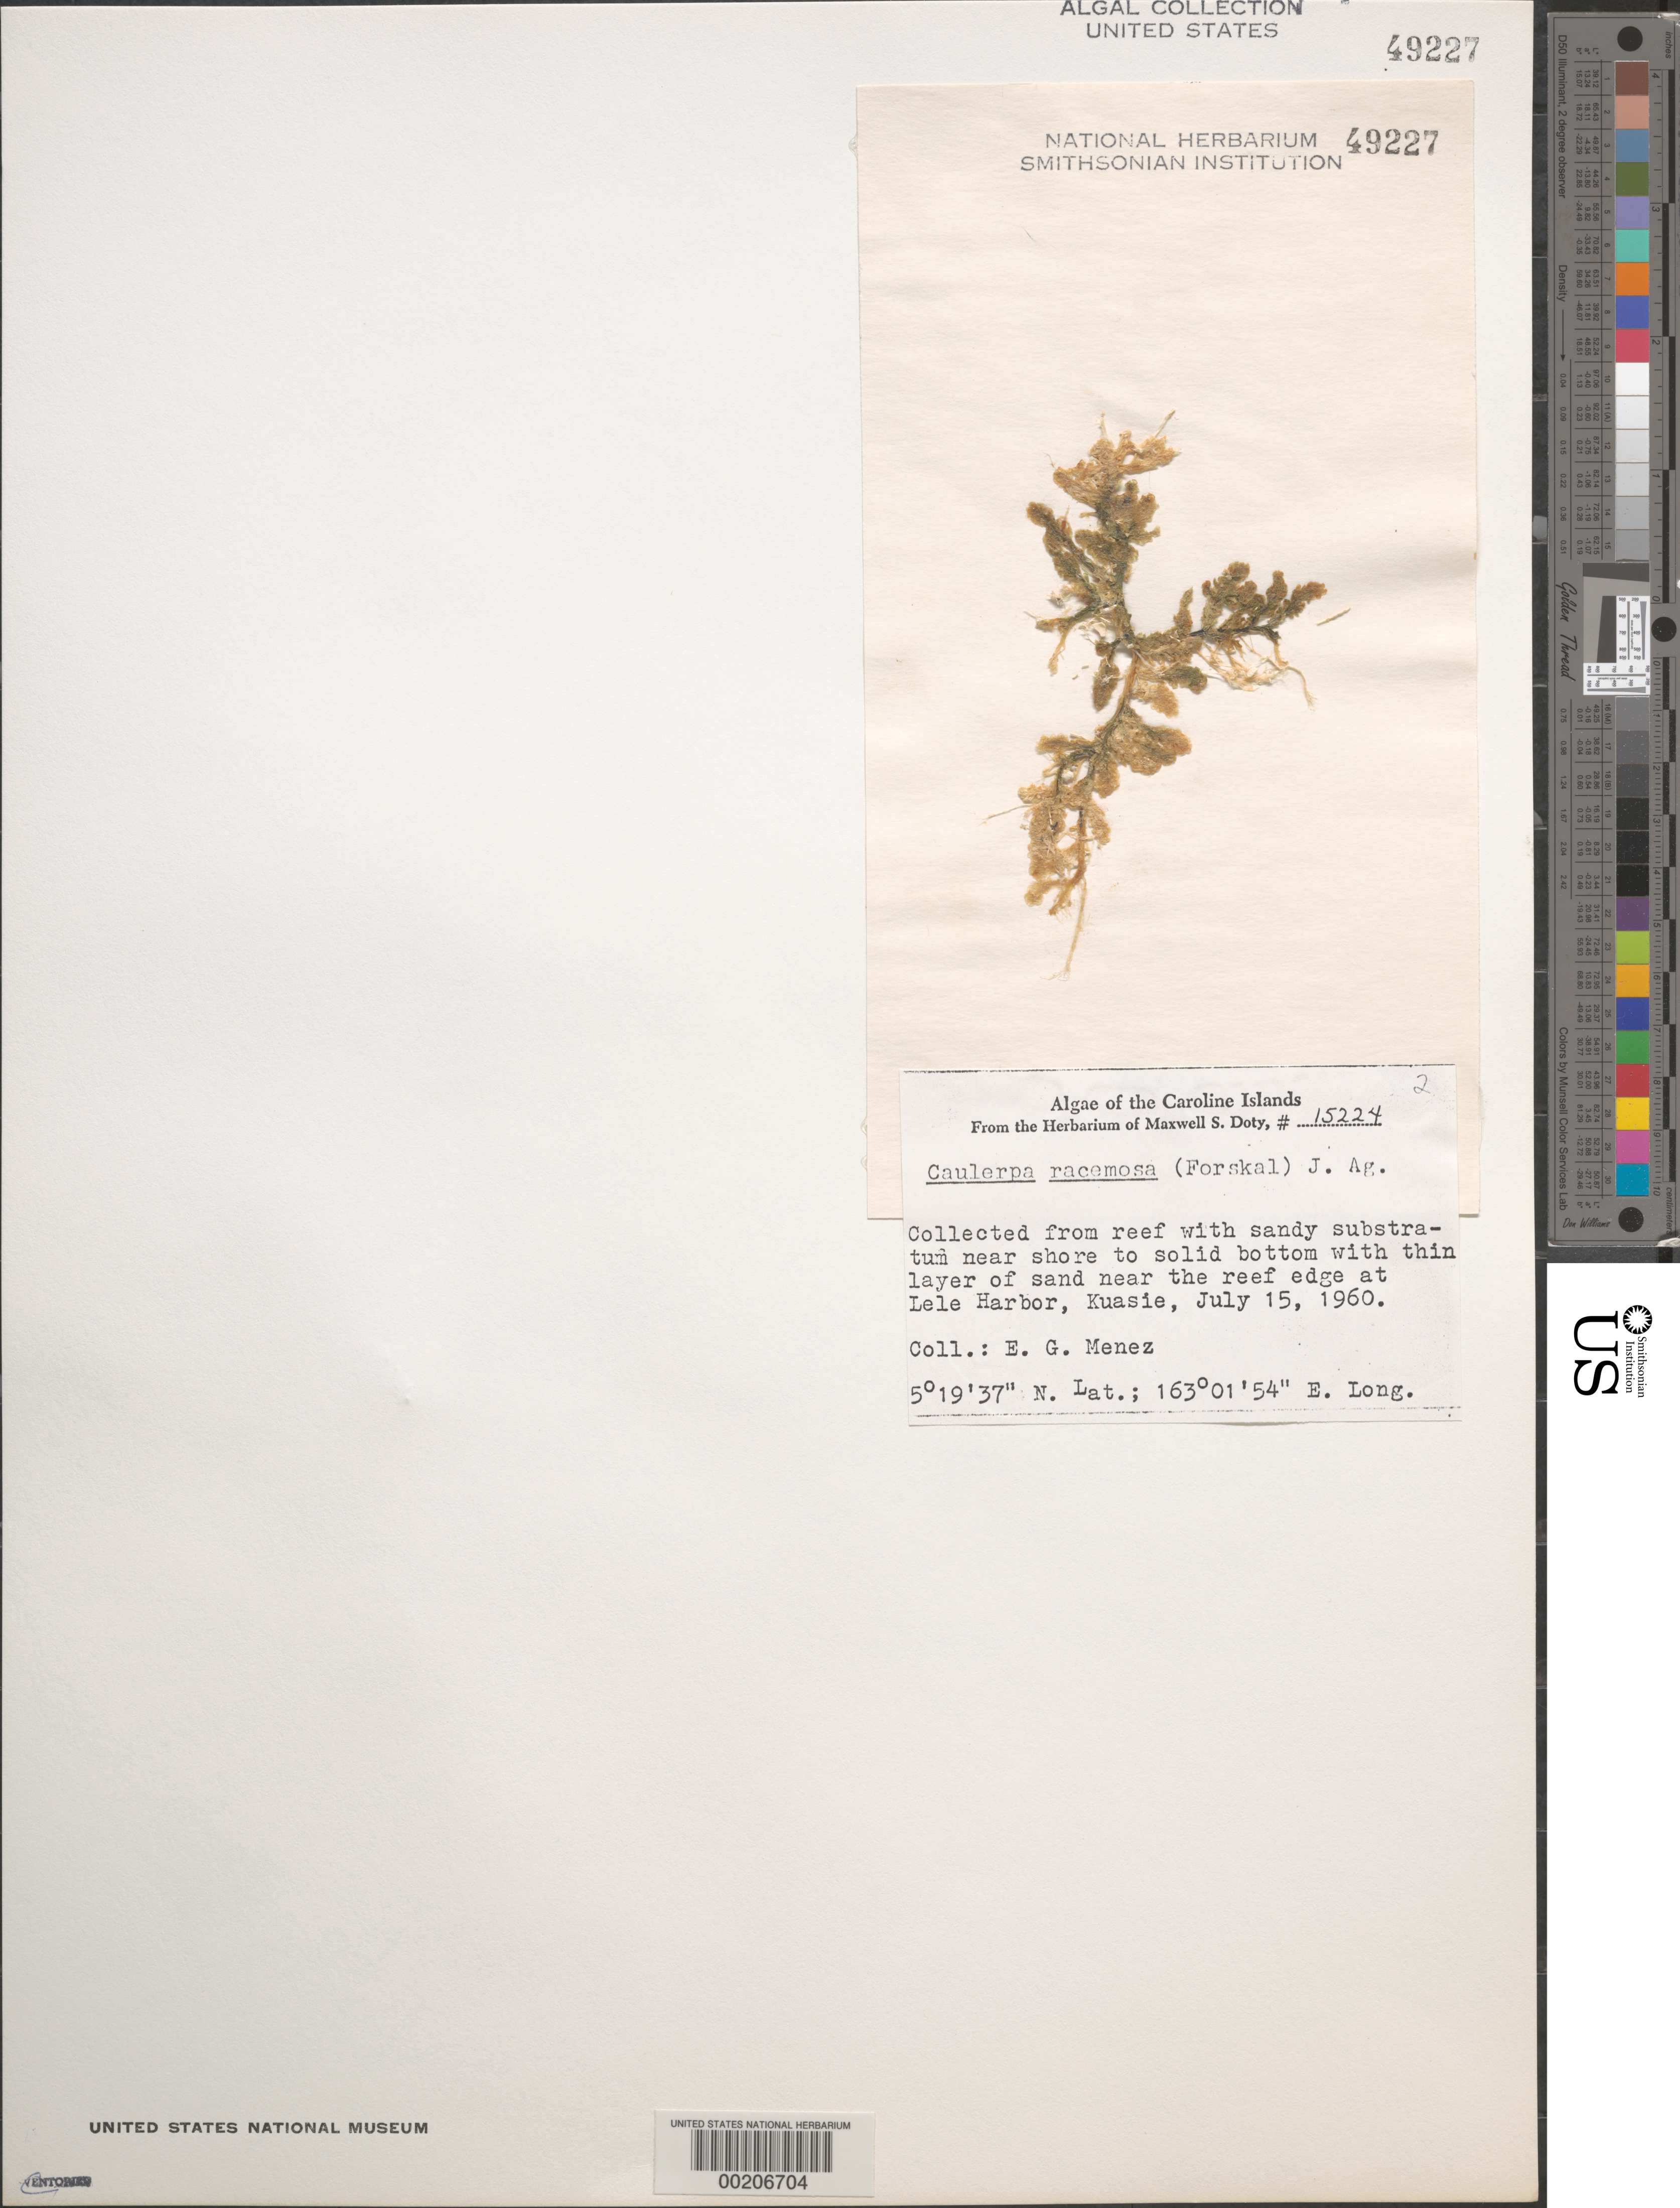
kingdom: Plantae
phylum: Chlorophyta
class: Ulvophyceae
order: Bryopsidales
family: Caulerpaceae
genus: Caulerpa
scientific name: Caulerpa racemosa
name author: (Forssk.) J. Agardh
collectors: Meñez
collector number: MSD 15224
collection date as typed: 15 Jul 1960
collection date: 1960-07-15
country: Micronesia, Federated States of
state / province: Kosrae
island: Kosrae [Kusaie]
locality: Lele Harbor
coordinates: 5 19' 37" N, 163 01' 54" E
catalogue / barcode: US 49227